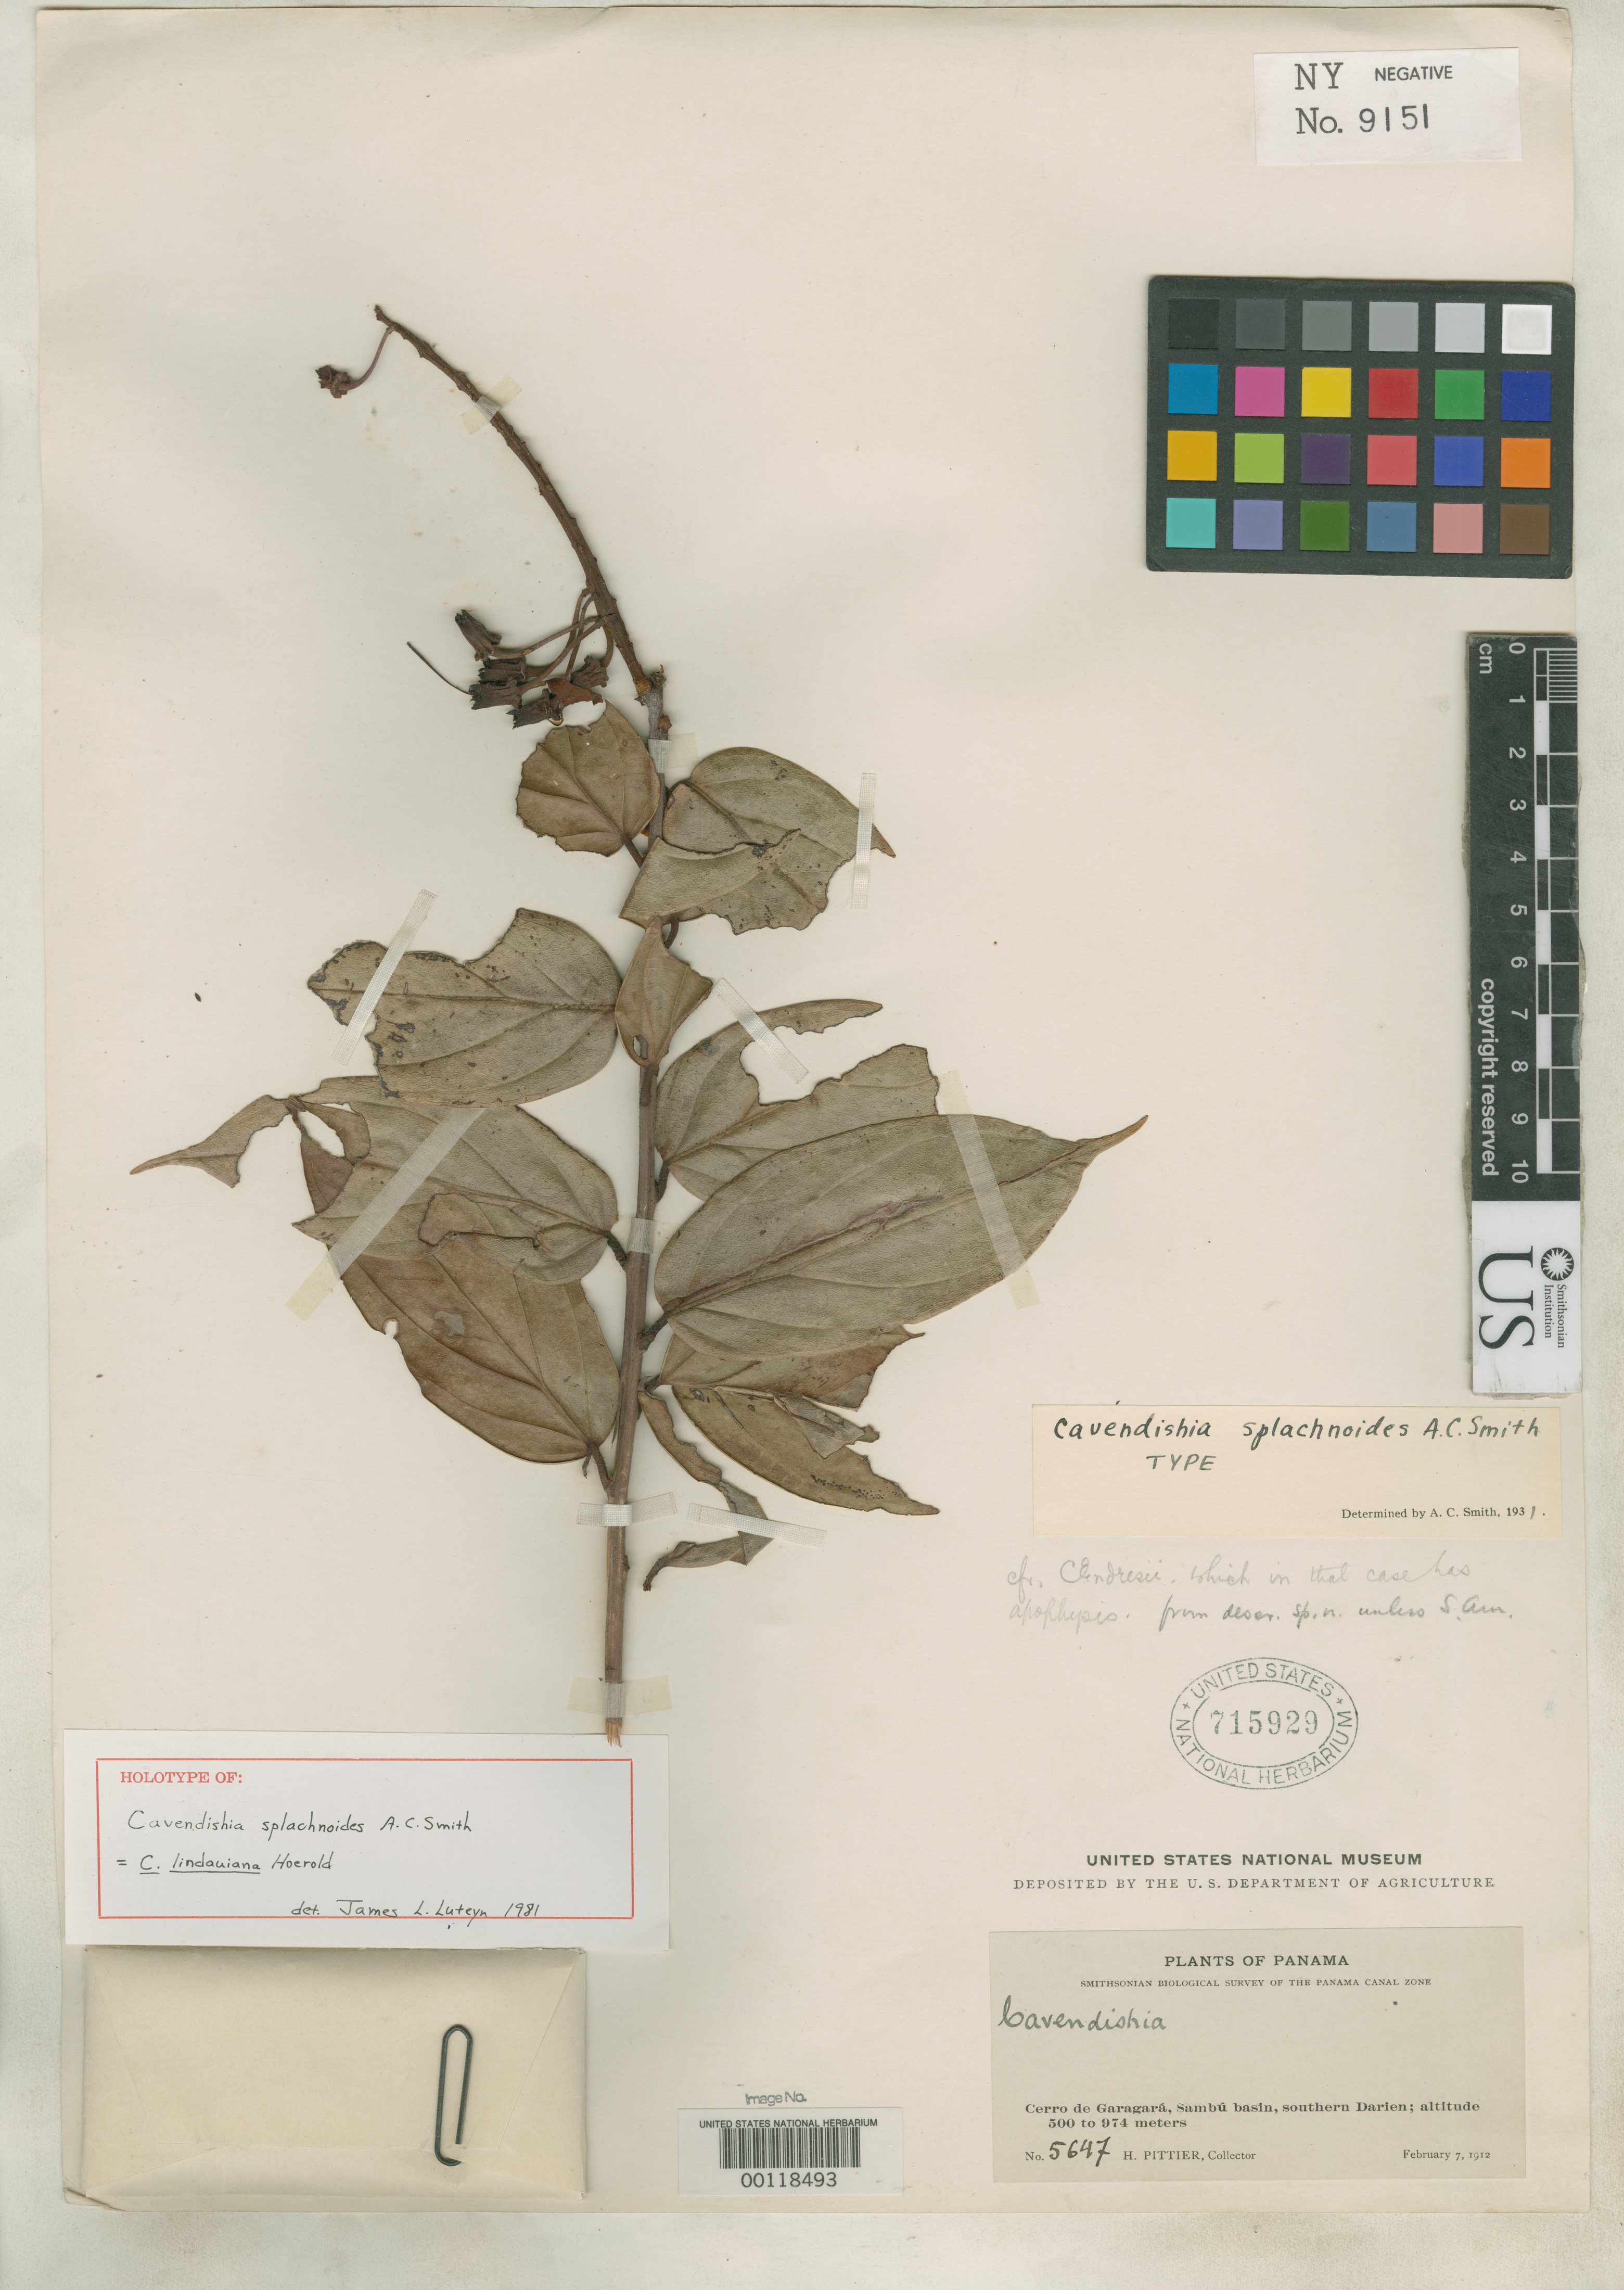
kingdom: Plantae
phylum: Tracheophyta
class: Magnoliopsida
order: Ericales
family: Ericaceae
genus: Cavendishia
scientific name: Cavendishia splachnoides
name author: A.C. Sm.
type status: Holotype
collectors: H. F. Pittier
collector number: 5647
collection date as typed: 07 Feb 1912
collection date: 1912-02-07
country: Panama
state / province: Darién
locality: Cerro de Garagará, Sambú Basin, southern Darien.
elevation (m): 500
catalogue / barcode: US 715929